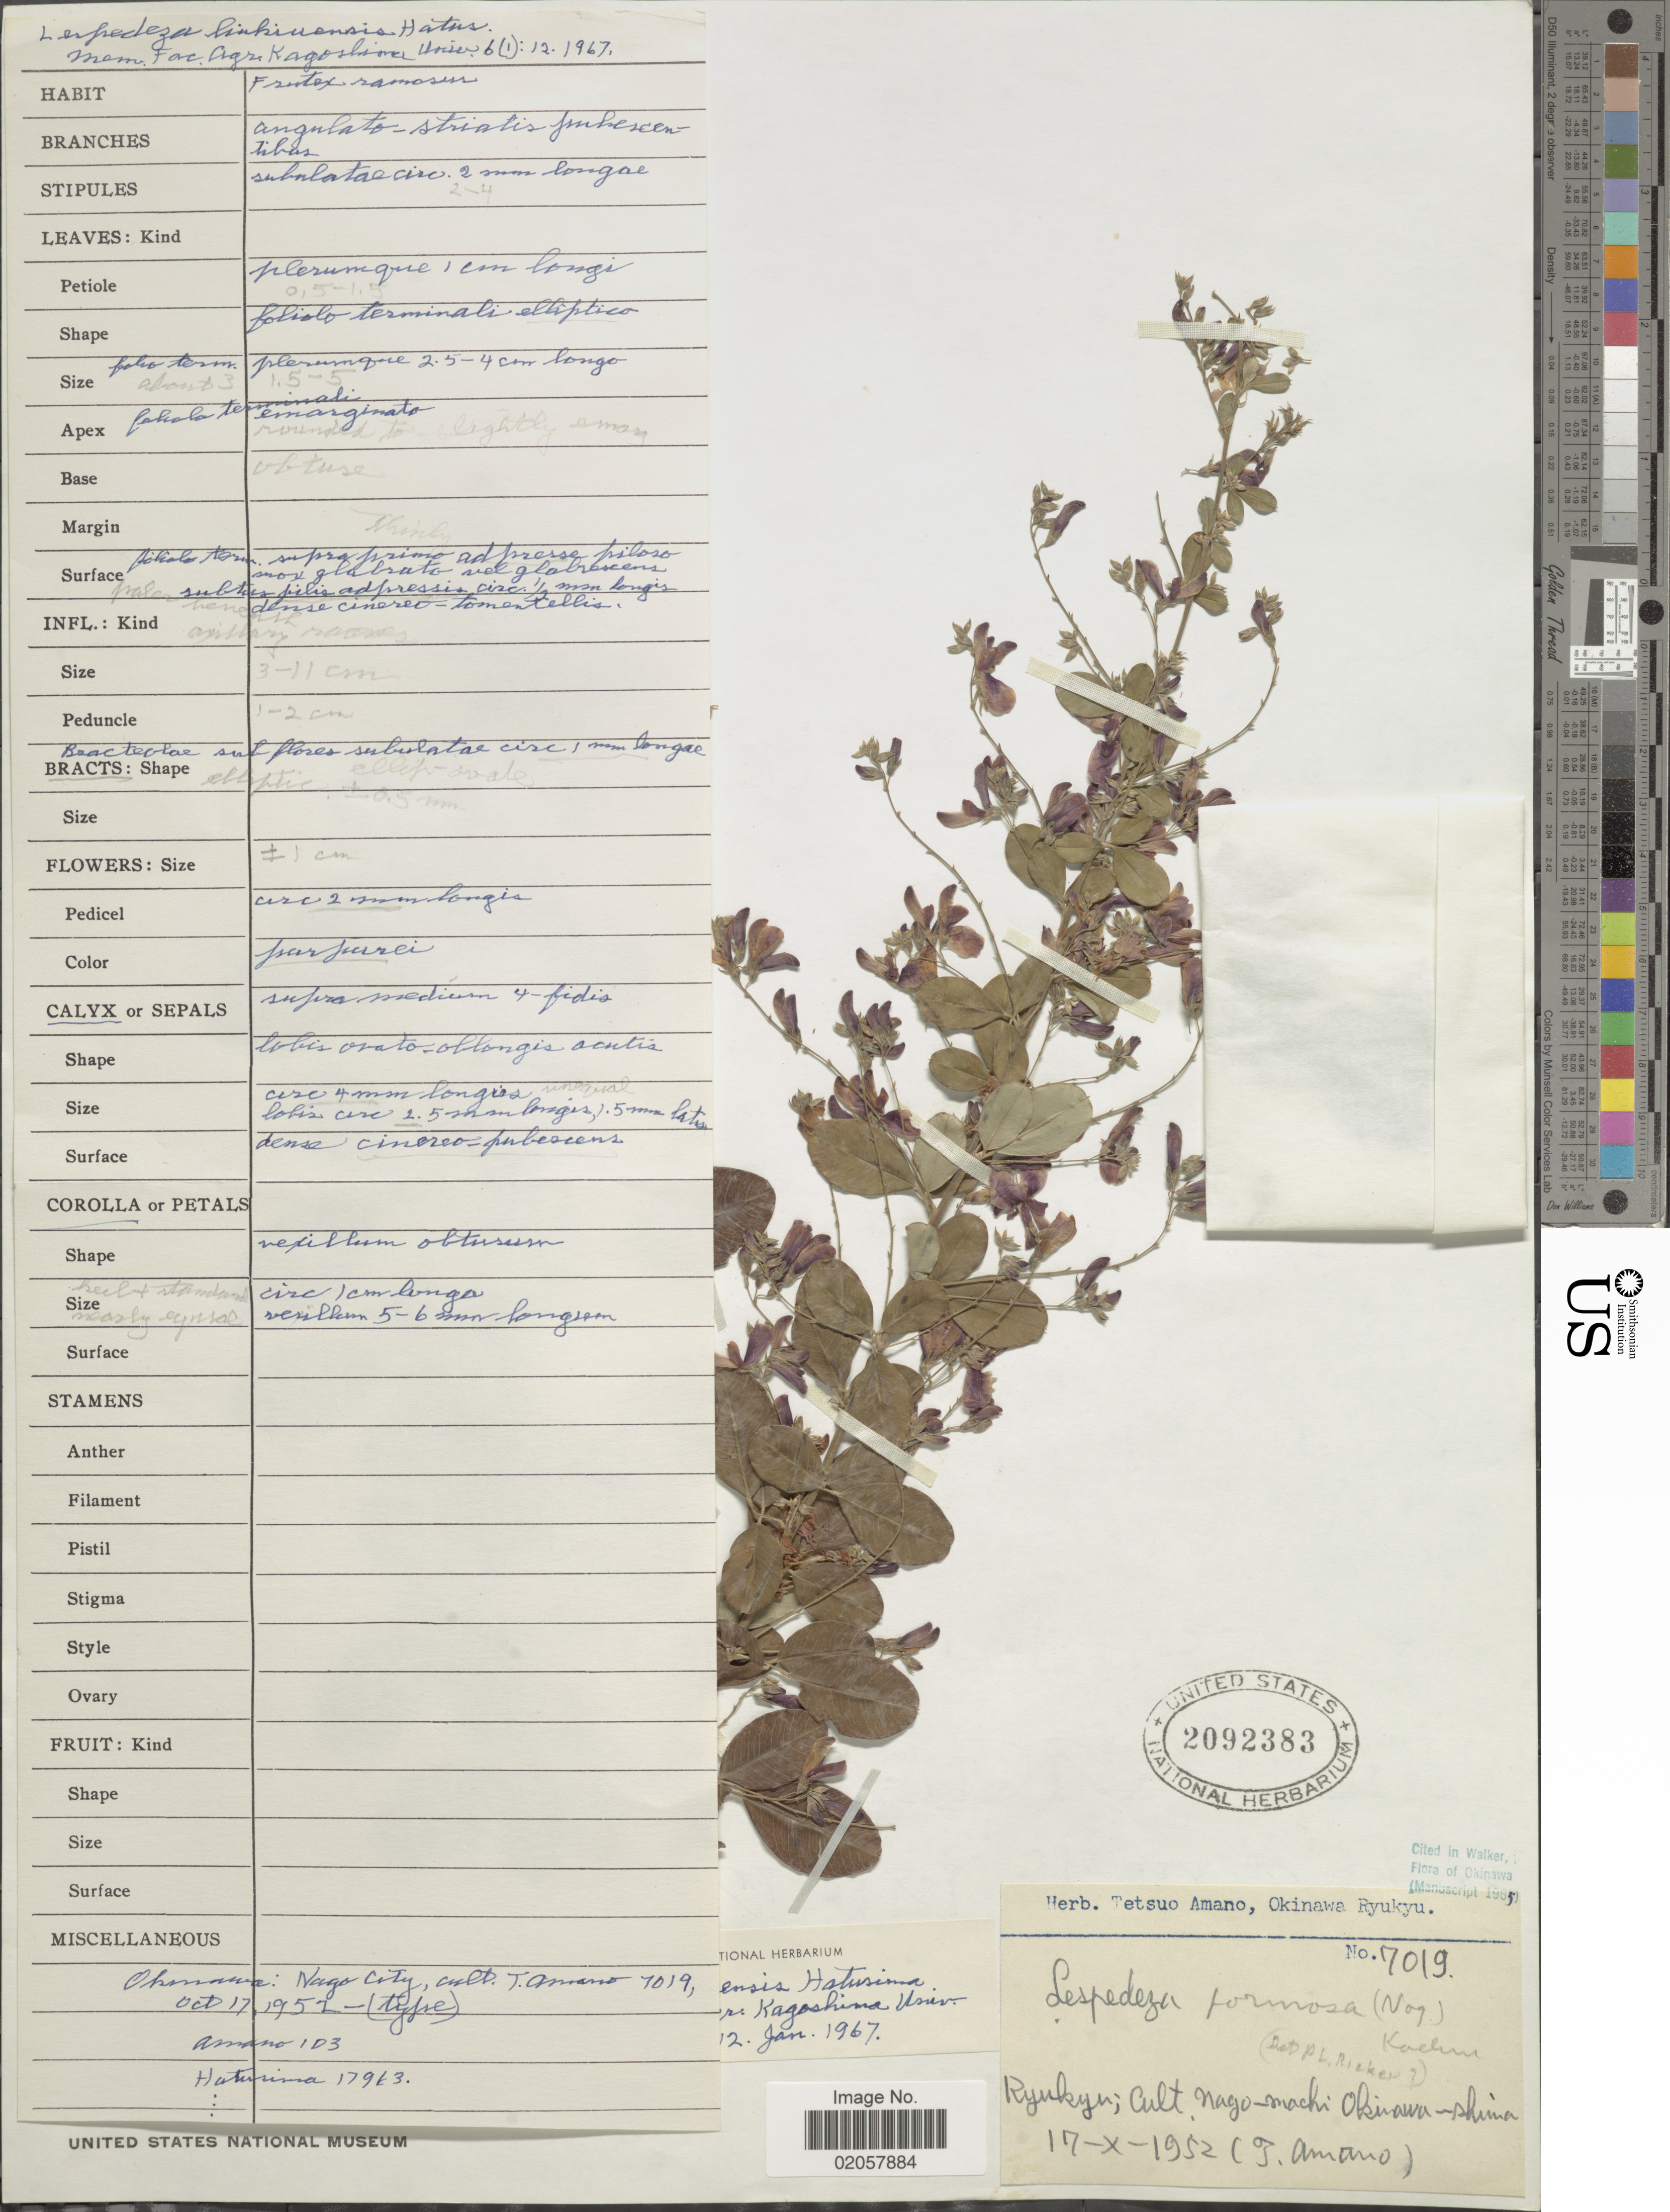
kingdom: Plantae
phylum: Tracheophyta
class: Magnoliopsida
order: Fabales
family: Fabaceae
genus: Lespedeza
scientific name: Lespedeza formosa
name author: (Vogel) Koehne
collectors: T. Amano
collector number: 7019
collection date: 1952-10-17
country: Japan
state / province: Okinawa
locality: Ryuyku; cult. nago-machi Okinawa-shima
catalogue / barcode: US 2092383